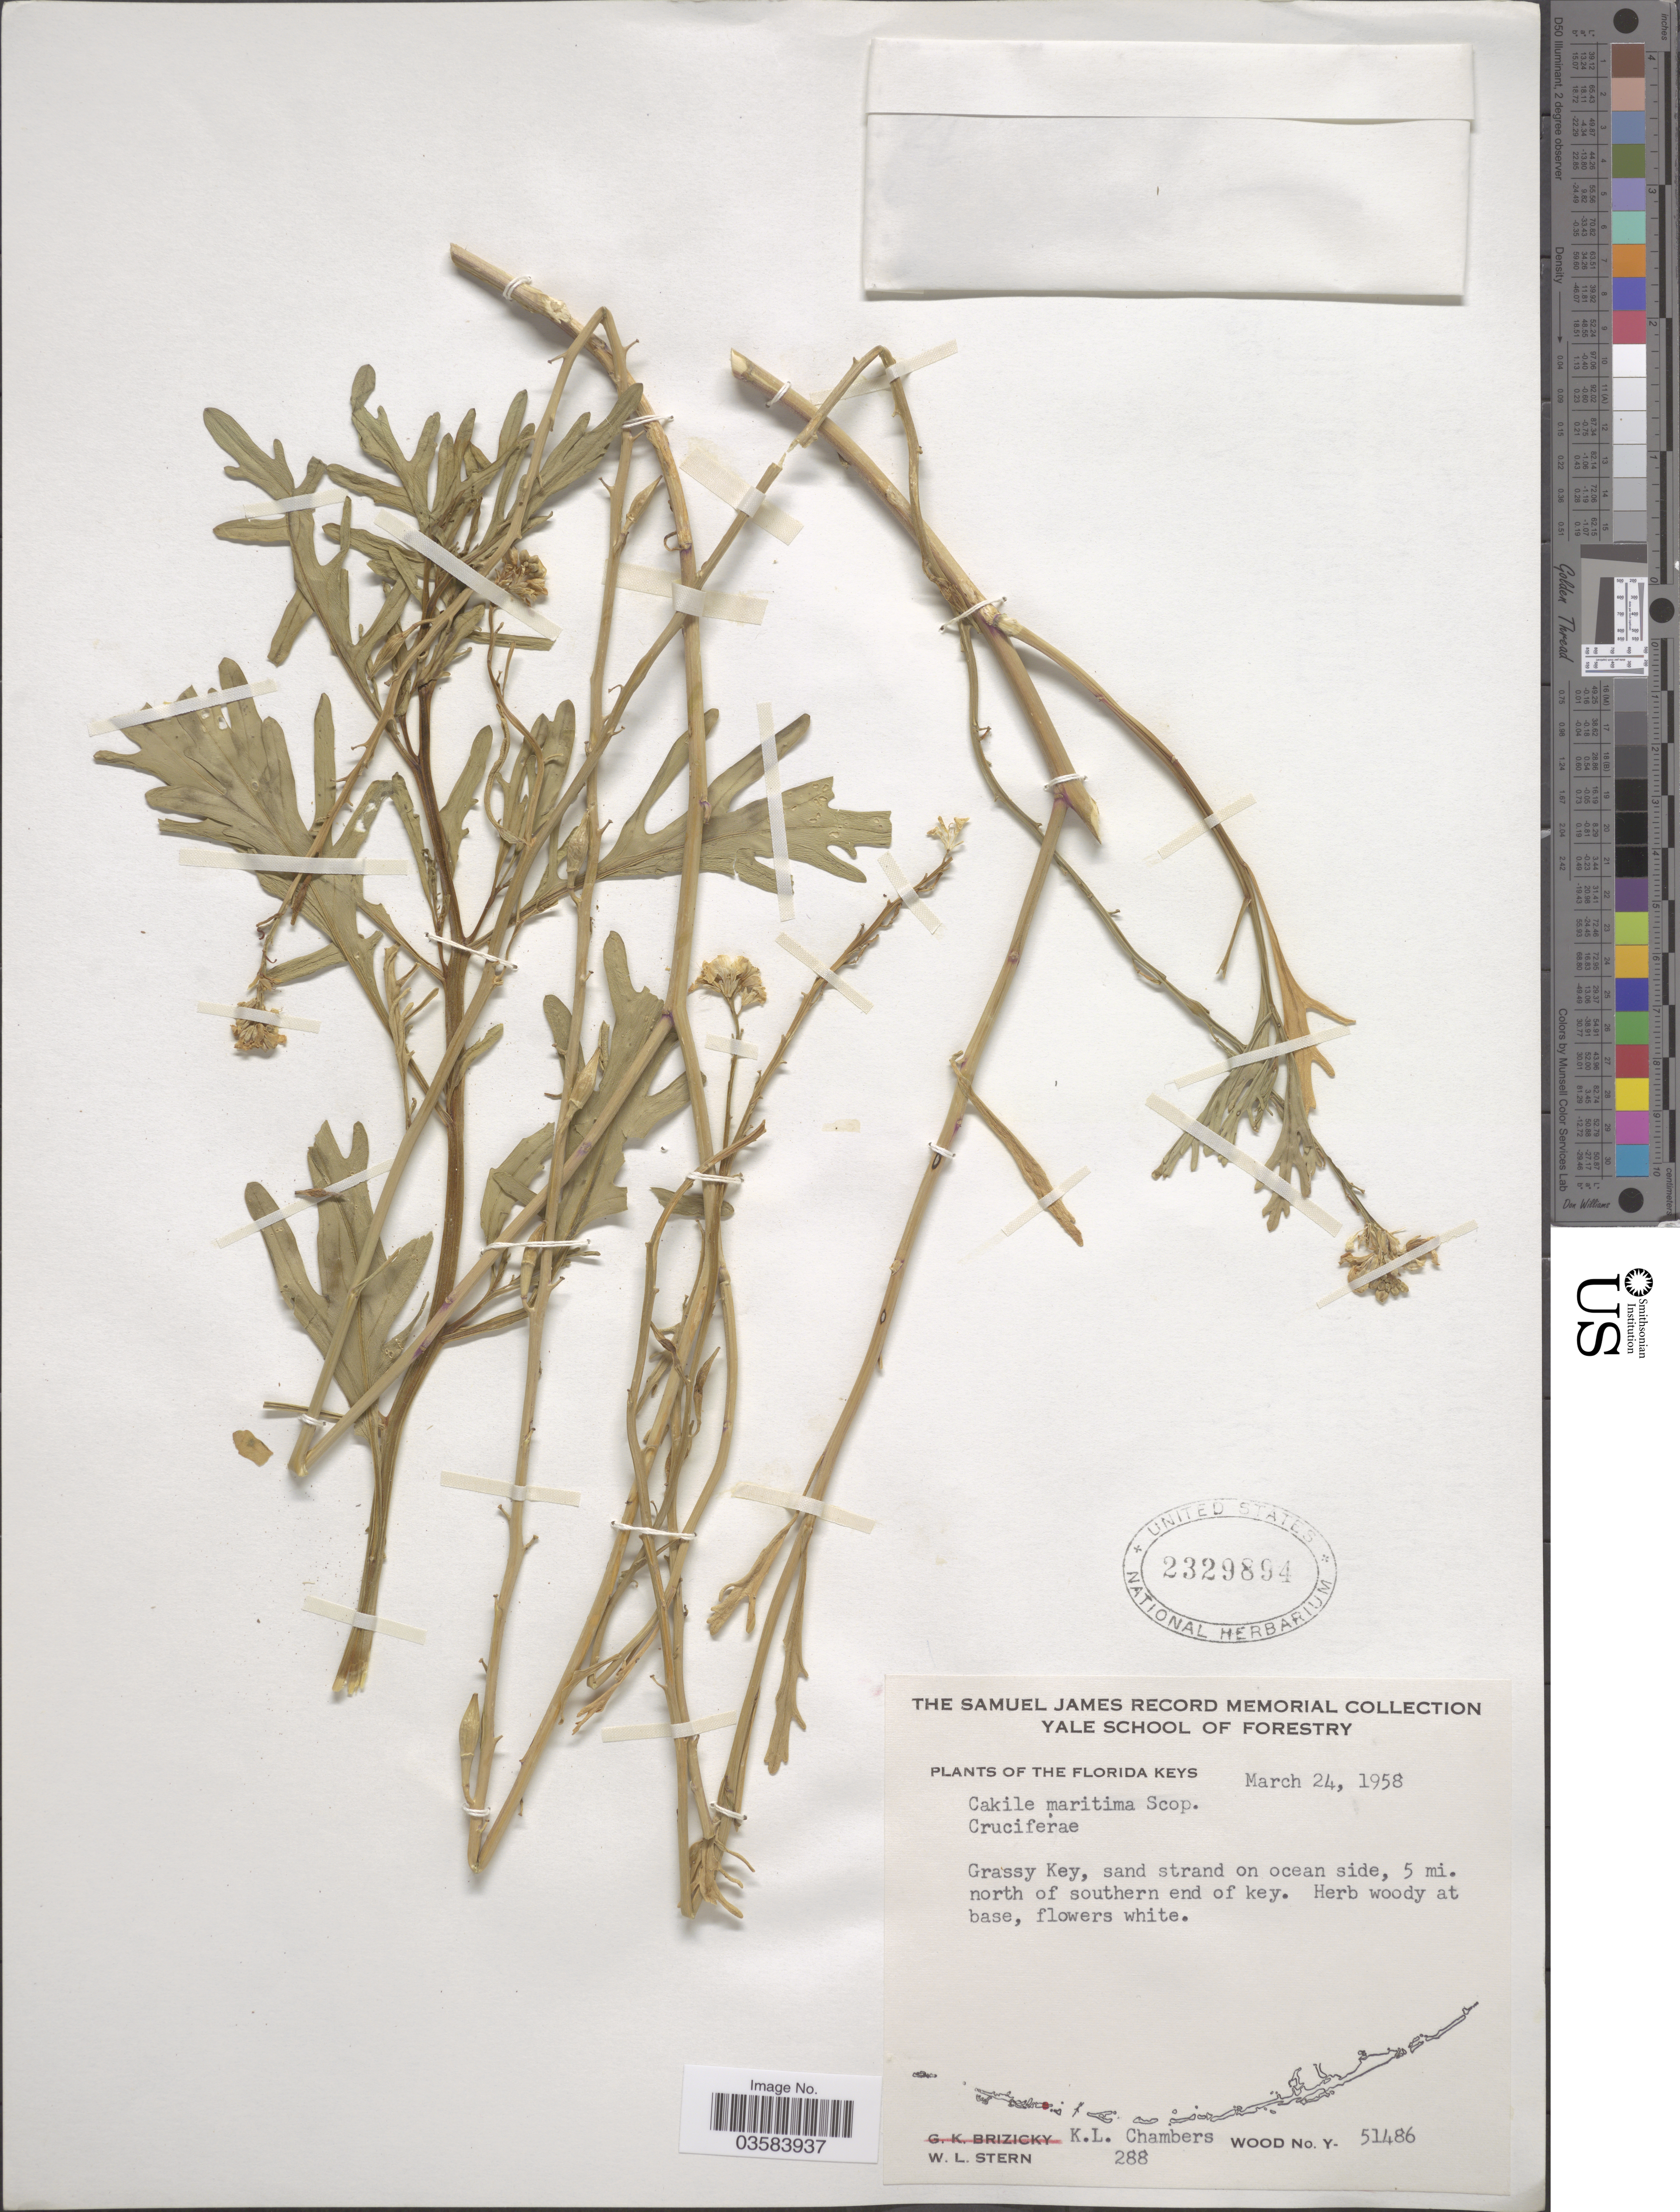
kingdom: Plantae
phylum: Tracheophyta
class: Magnoliopsida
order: Brassicales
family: Brassicaceae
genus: Cakile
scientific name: Cakile sp.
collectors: W. L. Stern & K. Chambers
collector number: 288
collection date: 1958-03-24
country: United States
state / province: Florida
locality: The Florida Keys. Grassy Key, sand strand on ocean side, 5 mi. north of southern end of key.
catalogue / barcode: US 2329894